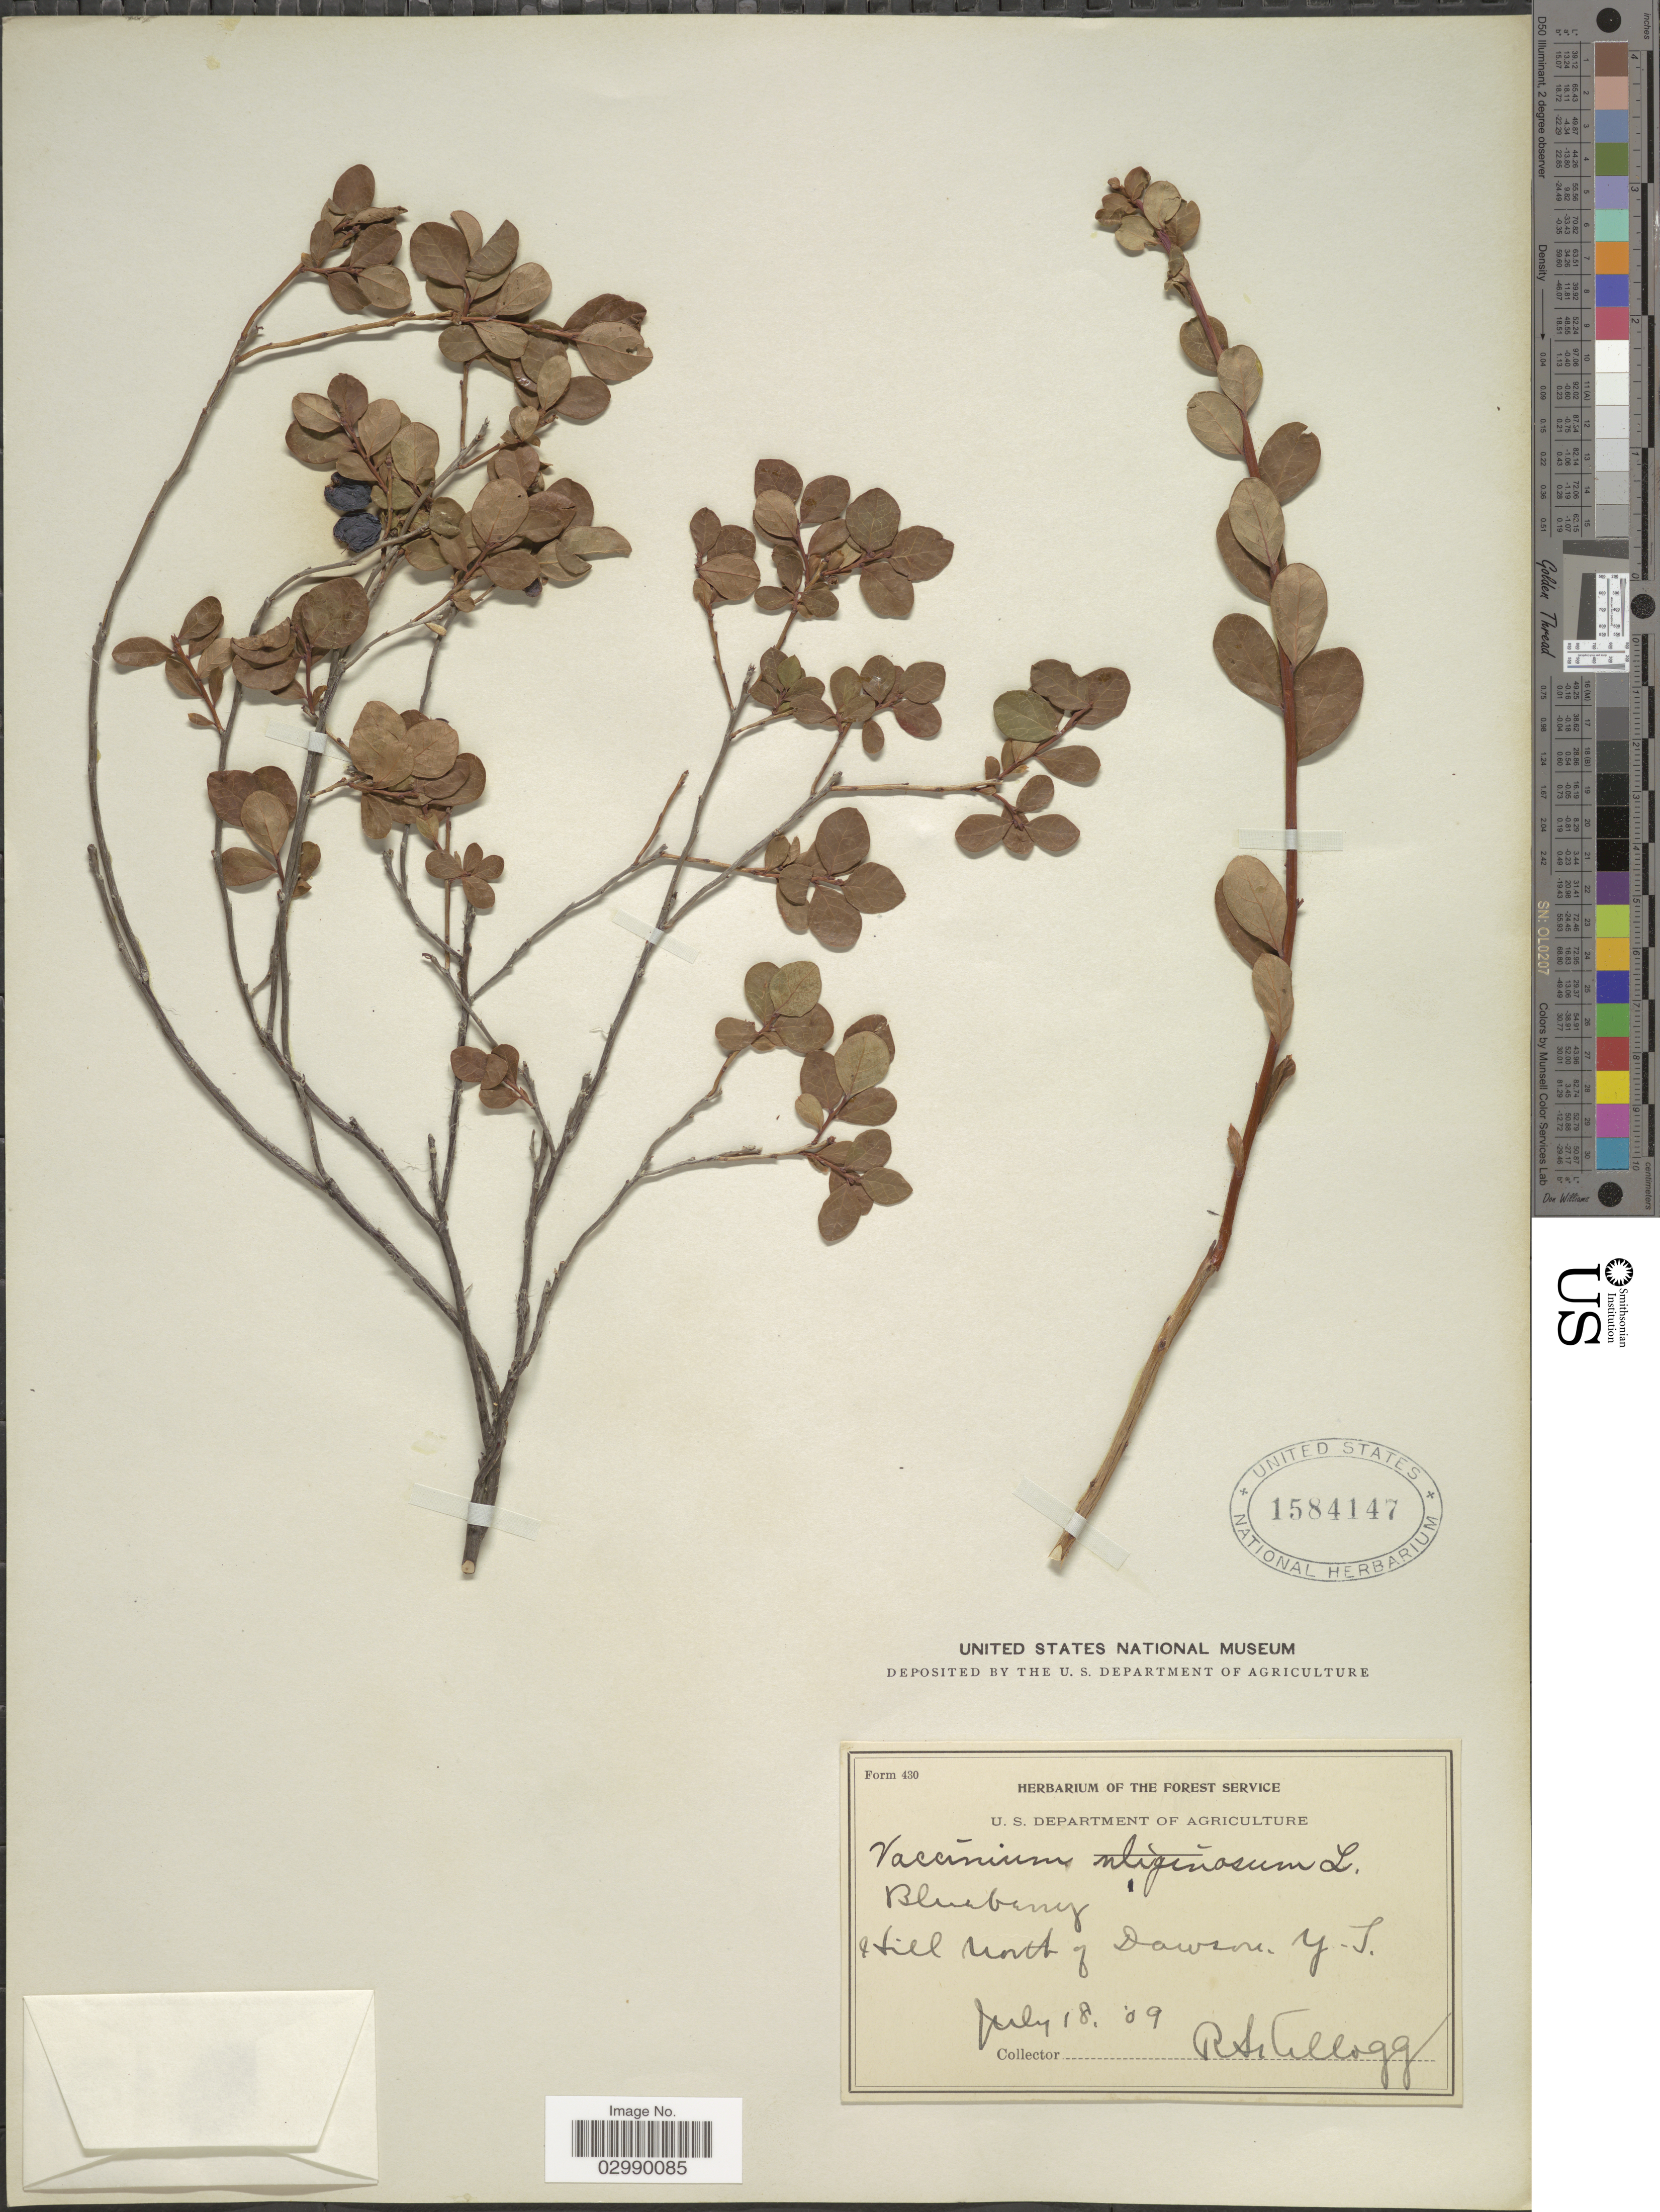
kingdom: Plantae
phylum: Tracheophyta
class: Magnoliopsida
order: Ericales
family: Ericaceae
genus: Vaccinium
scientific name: Vaccinium uliginosum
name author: L.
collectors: R. Tillogg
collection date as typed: Transcribed d/m/y: 18/7/9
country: Canada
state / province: Yukon Territory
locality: Hill north of Dawson, Y. T.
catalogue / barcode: US 1584147